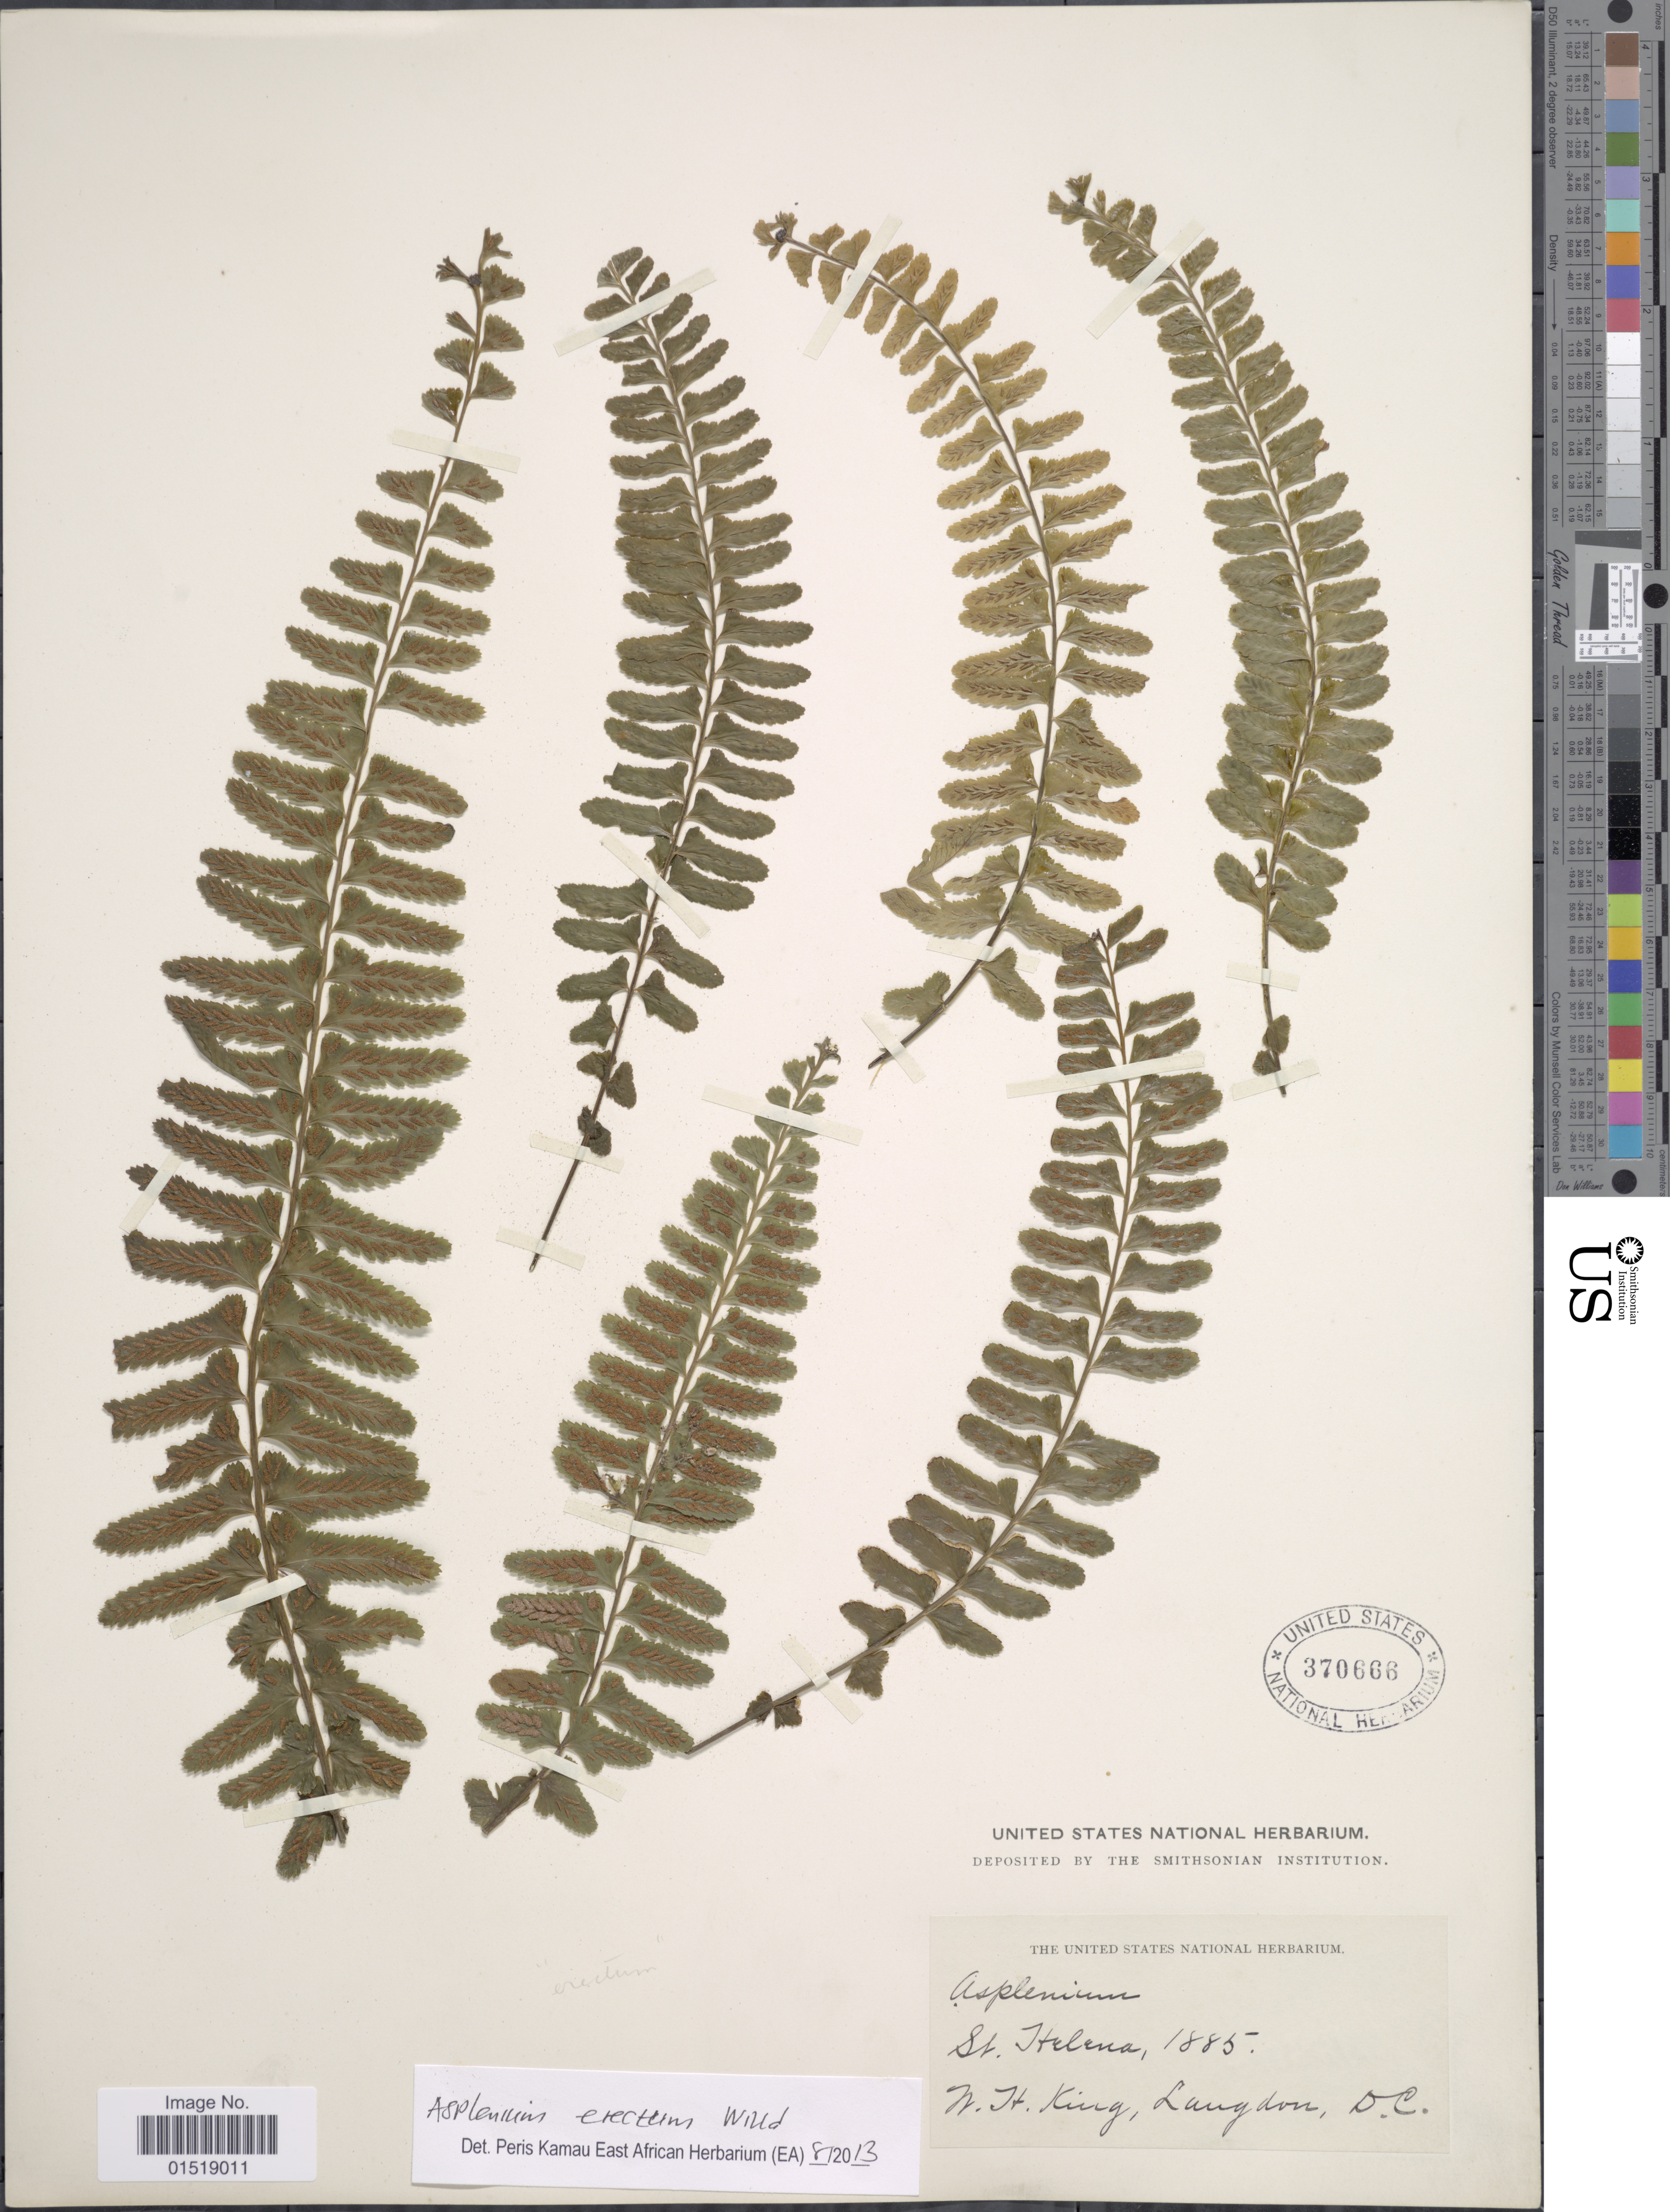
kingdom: Plantae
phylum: Tracheophyta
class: Polypodiopsida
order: Polypodiales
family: Aspleniaceae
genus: Asplenium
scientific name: Asplenium erectum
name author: Bory ex Willd.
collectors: W. H. King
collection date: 1885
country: St. Helena Islands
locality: St. Helena.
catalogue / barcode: US 370666